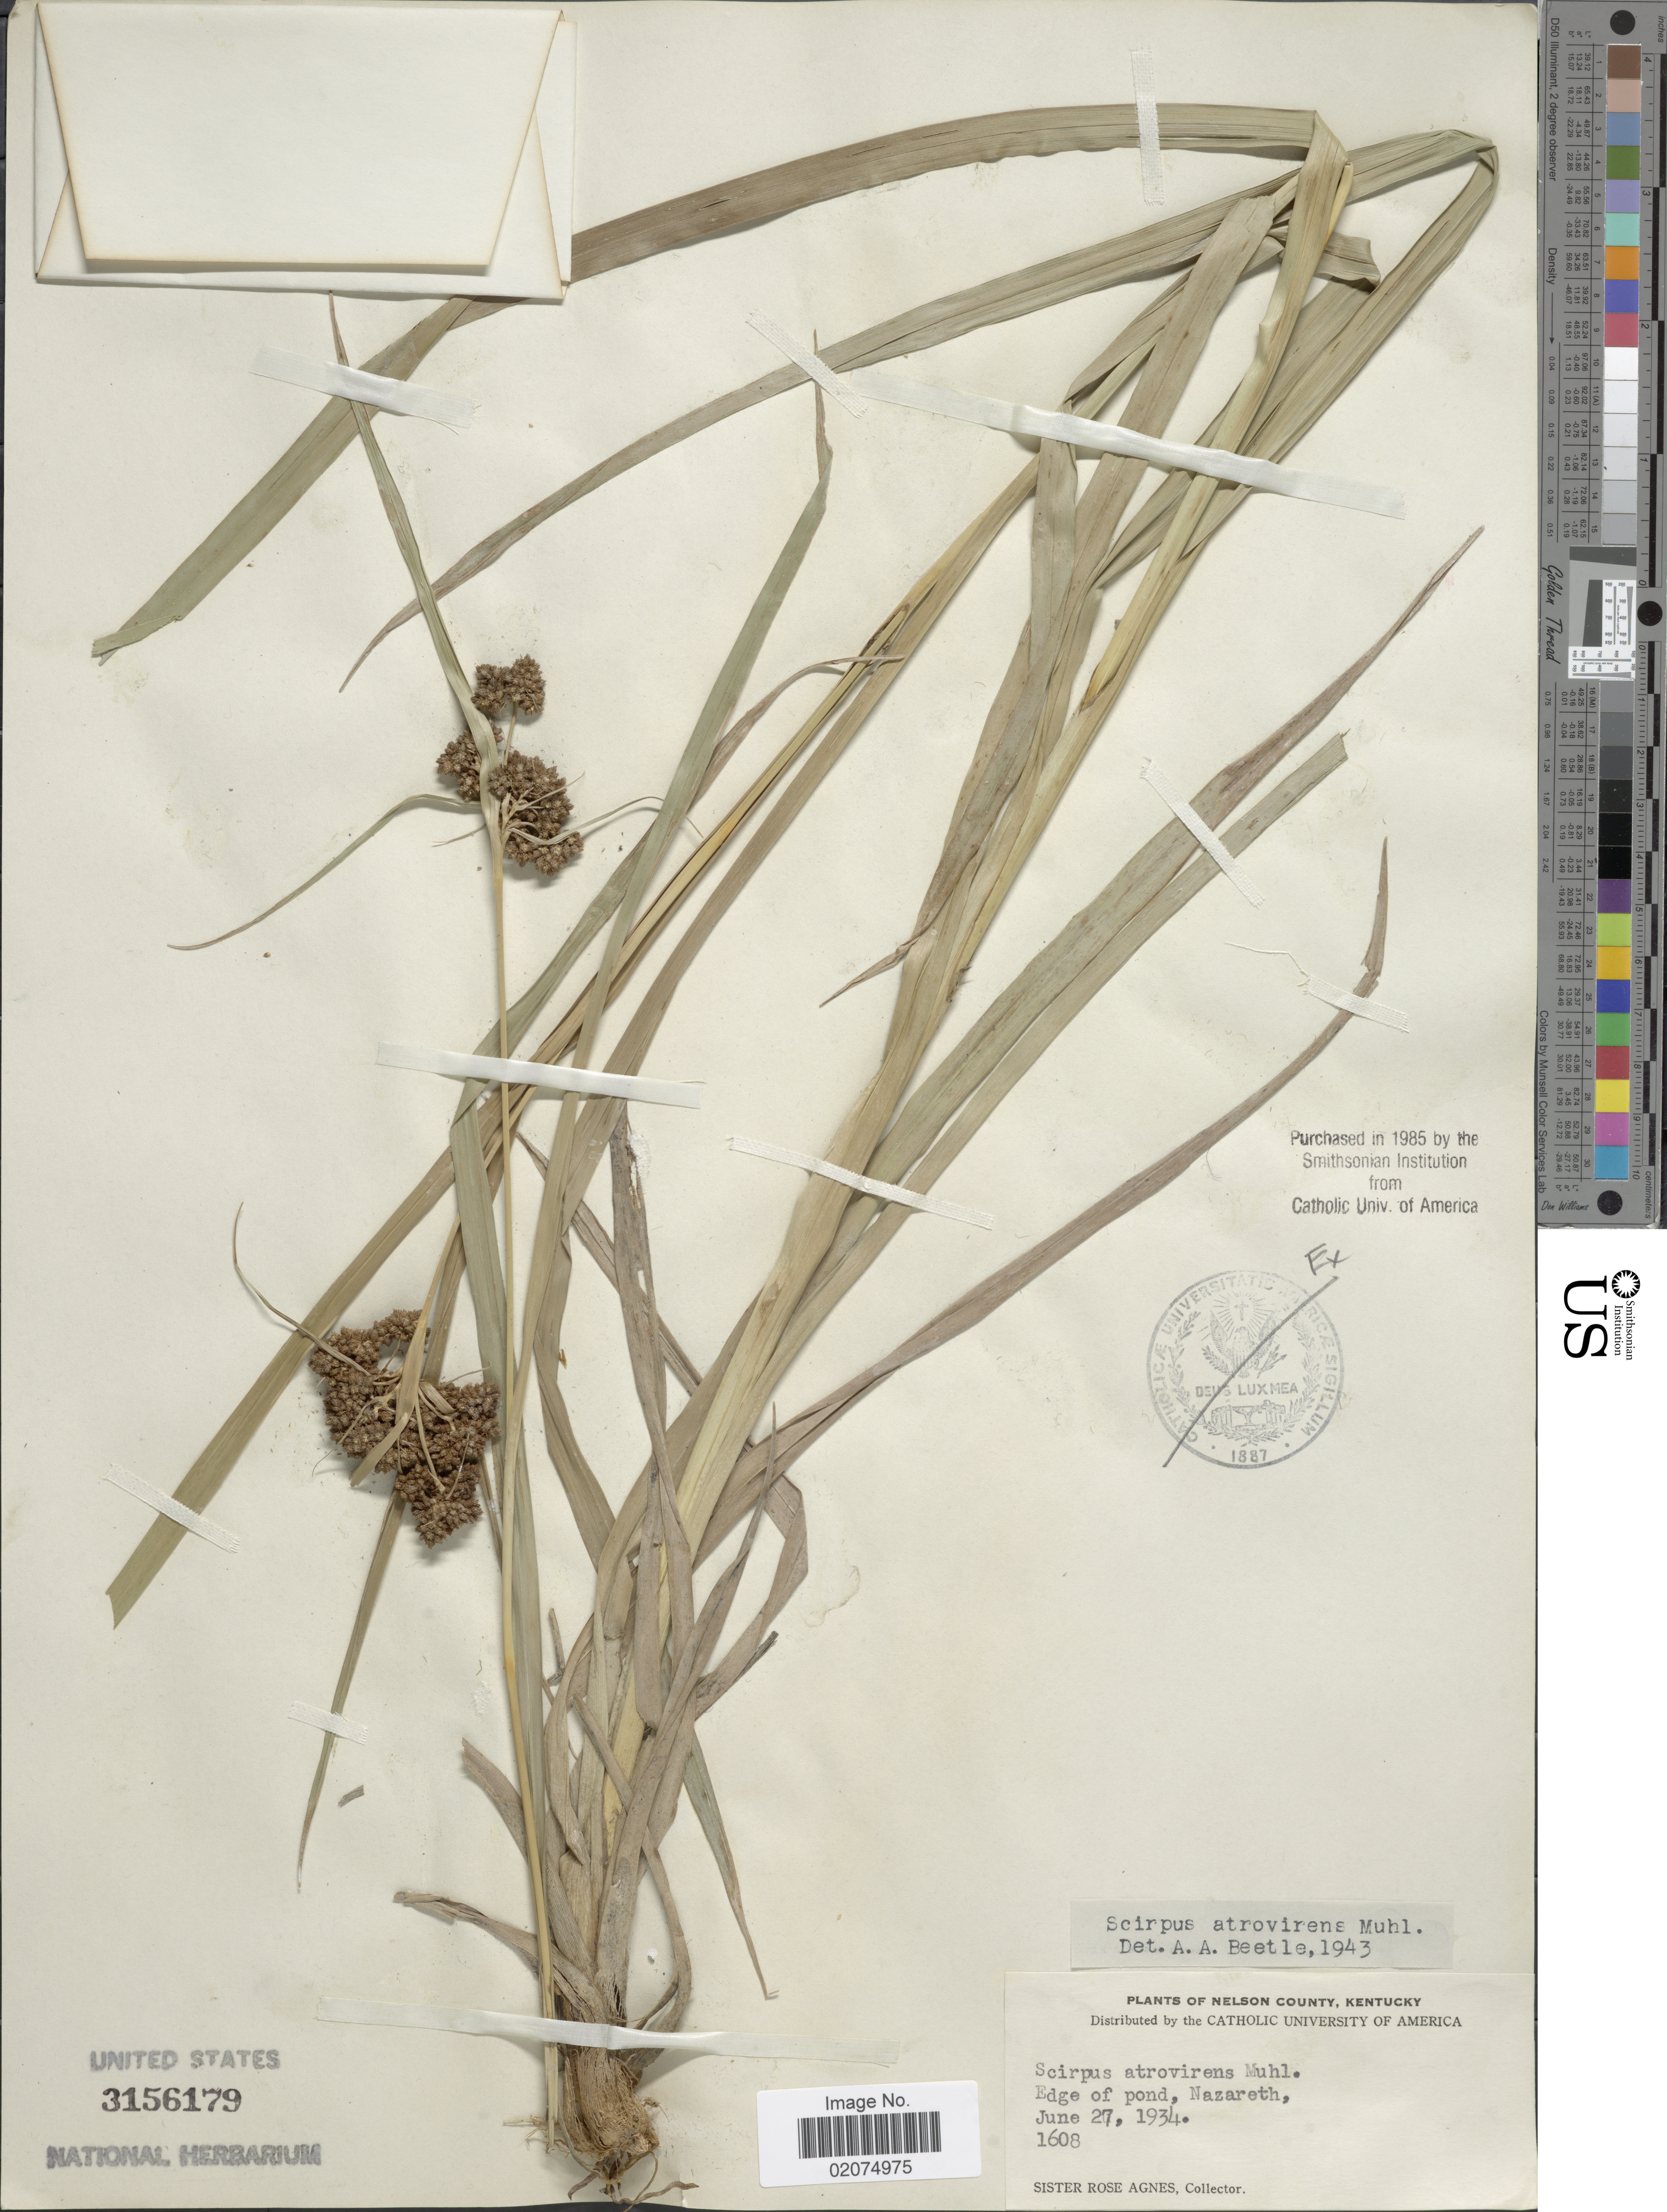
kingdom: Plantae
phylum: Tracheophyta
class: Liliopsida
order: Poales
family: Cyperaceae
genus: Scirpus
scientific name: Scirpus atrovirens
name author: Willd.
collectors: Sister Rose Agnes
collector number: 1608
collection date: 1934-06-27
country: United States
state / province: Kentucky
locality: Nelson County, Nazareth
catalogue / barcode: US 3156179